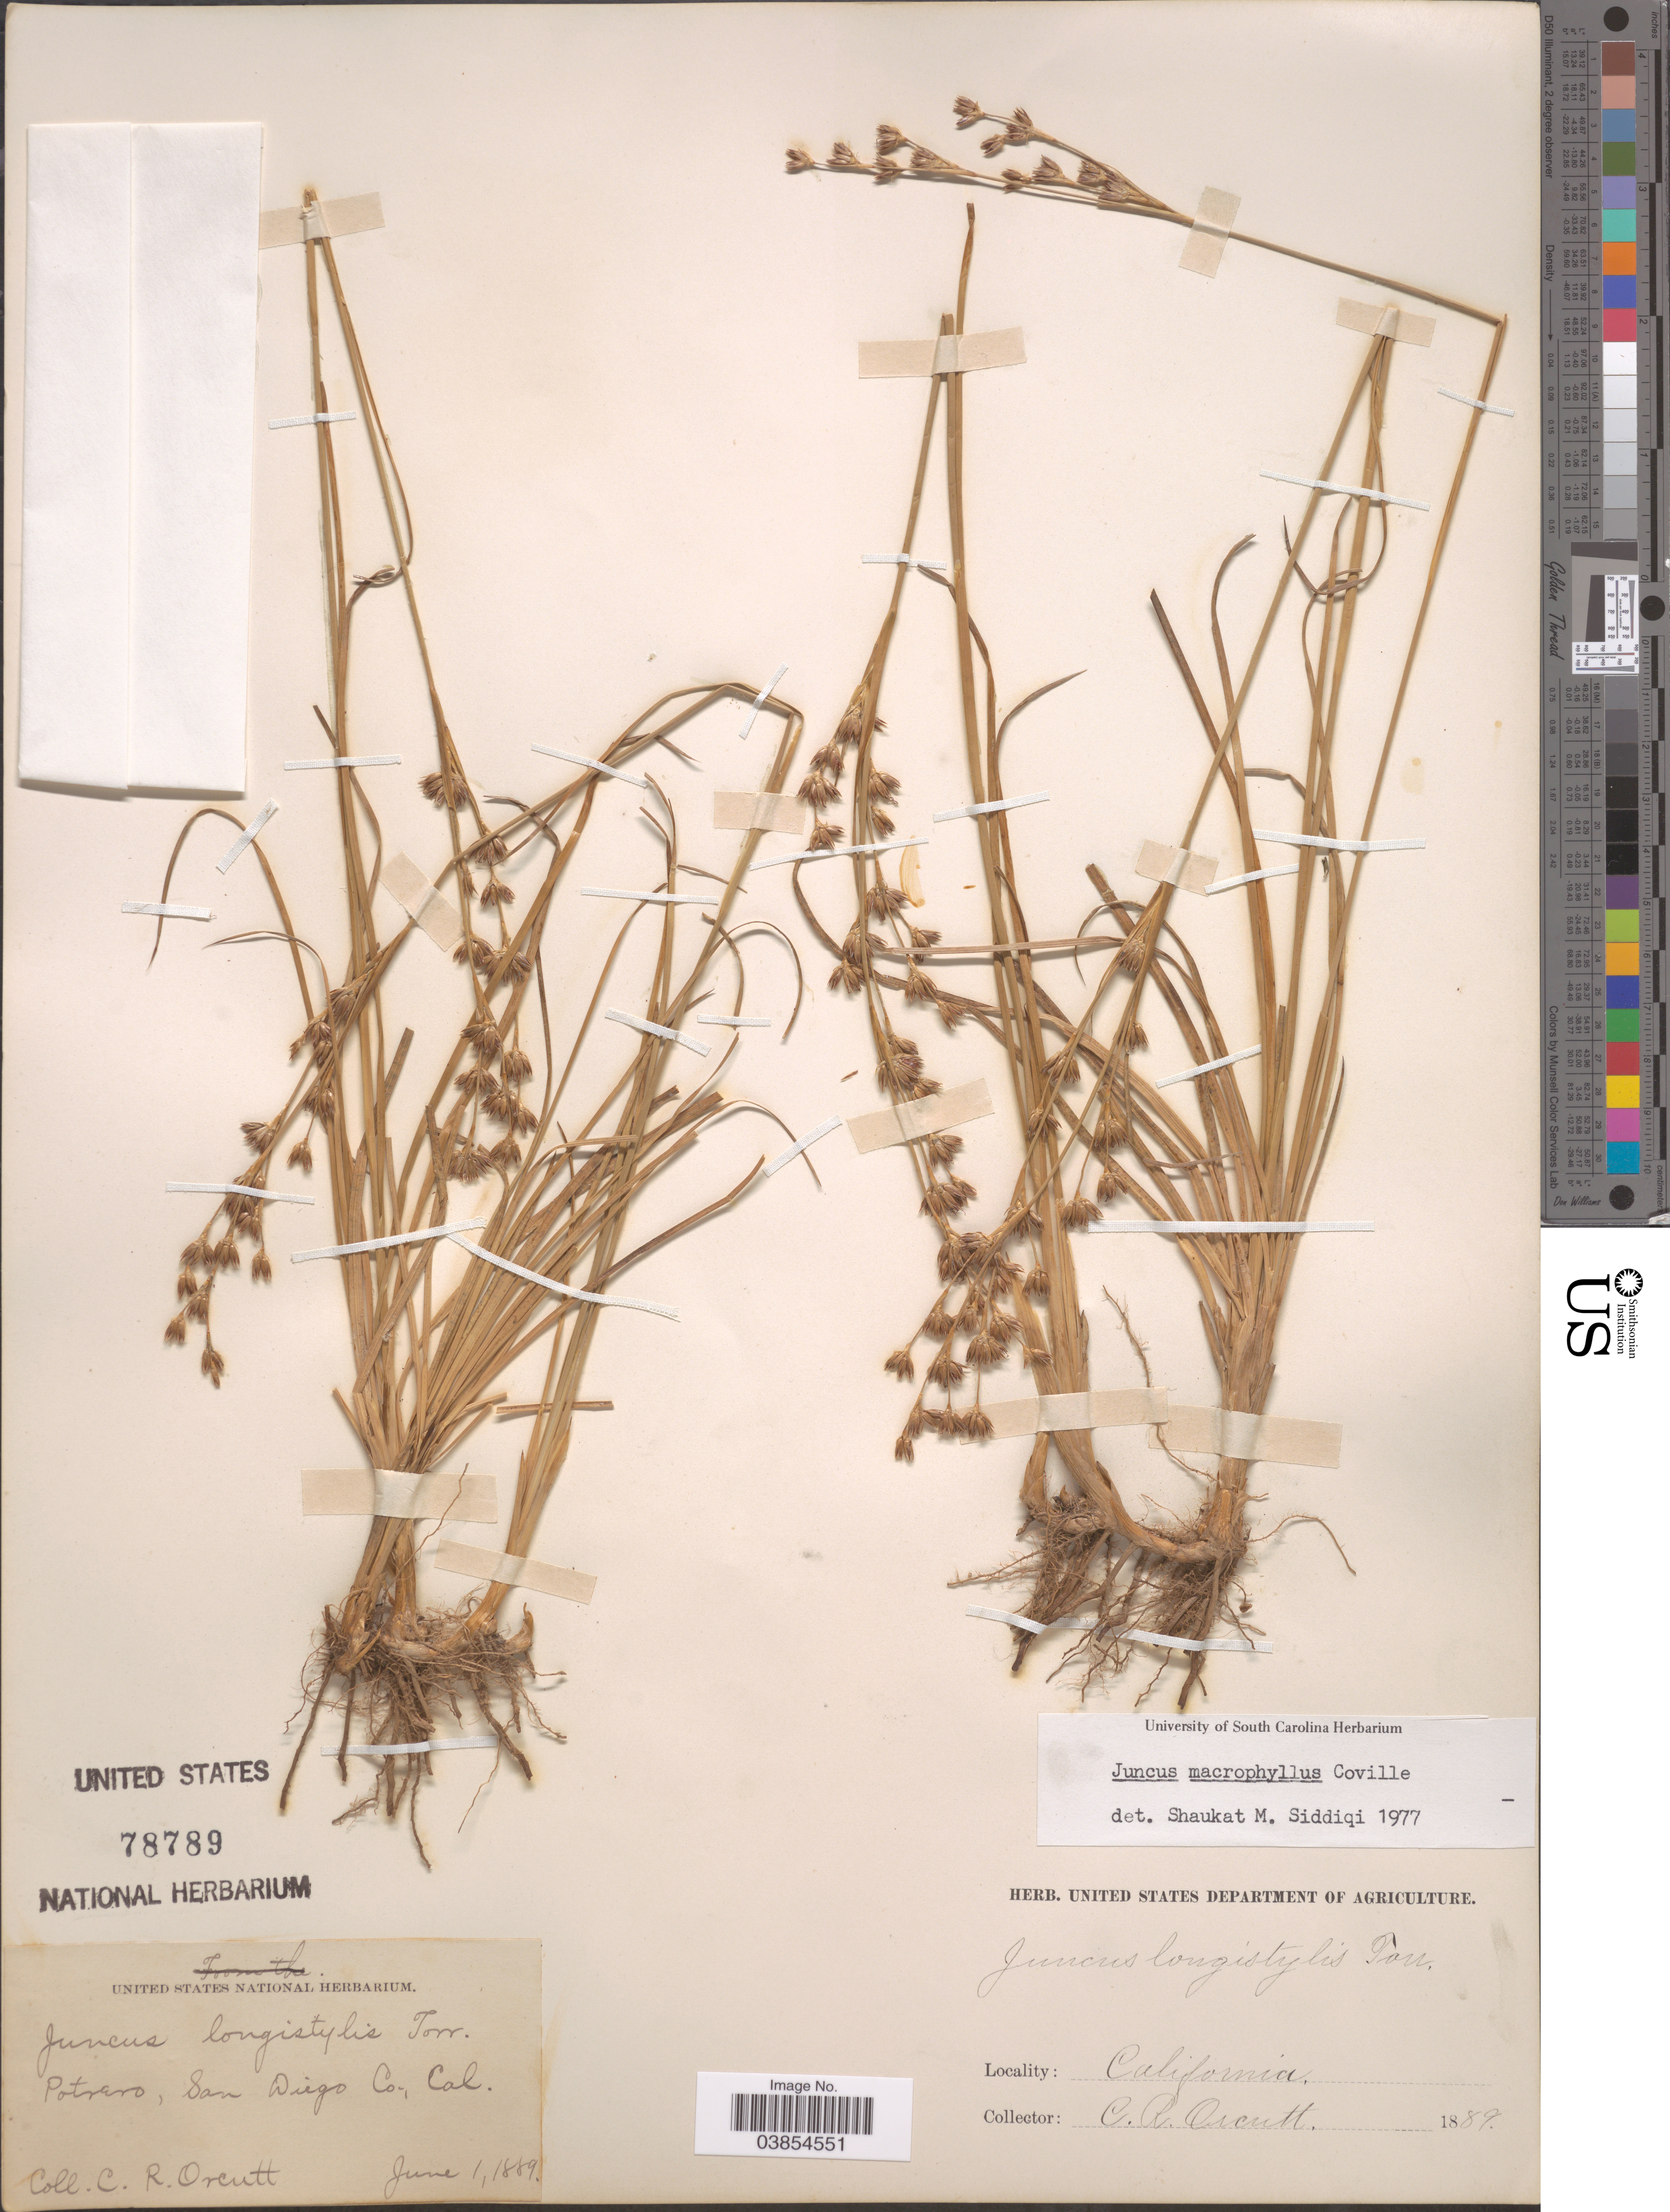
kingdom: Plantae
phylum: Tracheophyta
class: Liliopsida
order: Poales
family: Juncaceae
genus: Juncus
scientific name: Juncus macrophyllus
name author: Coville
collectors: C. R. Orcutt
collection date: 1889-06-01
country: United States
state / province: California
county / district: San Diego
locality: Potrero, San Diego Co.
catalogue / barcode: US 78789